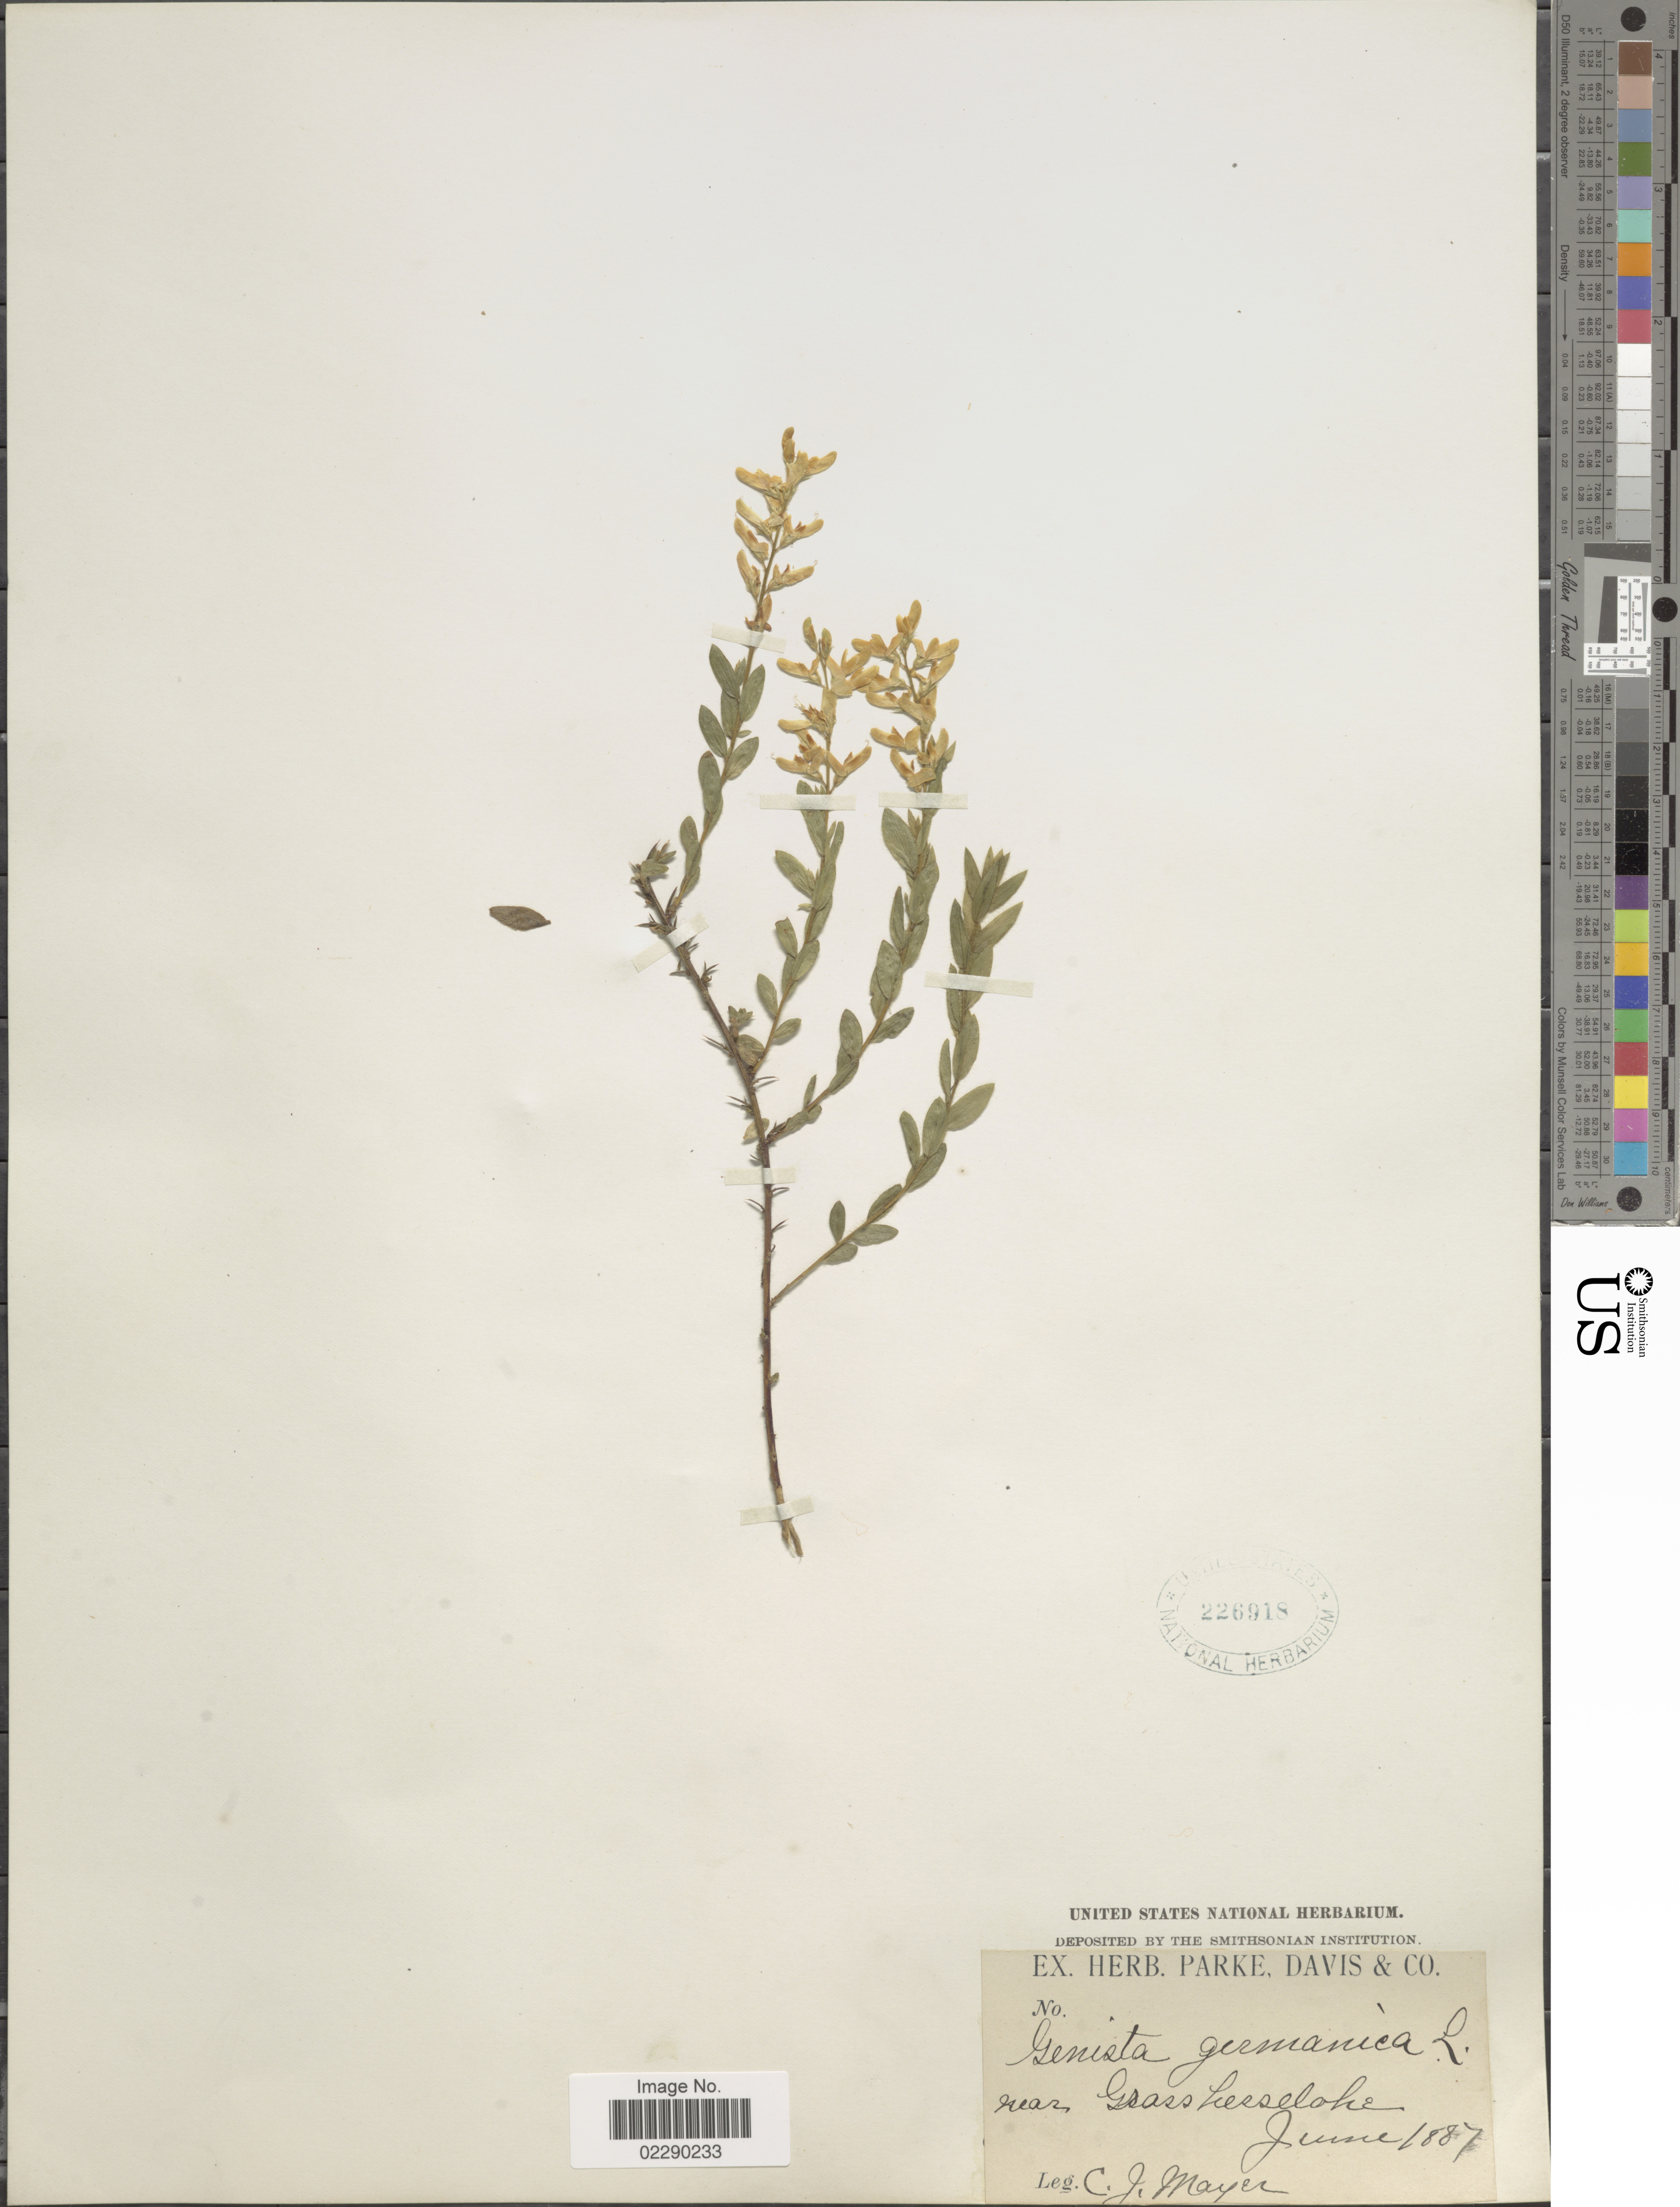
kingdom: Plantae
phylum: Tracheophyta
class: Magnoliopsida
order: Fabales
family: Fabaceae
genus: Genista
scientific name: Genista germanica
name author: L.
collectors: C. Mayer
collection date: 1887-06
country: Germany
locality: Near Grosshesselohe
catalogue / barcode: US 226918